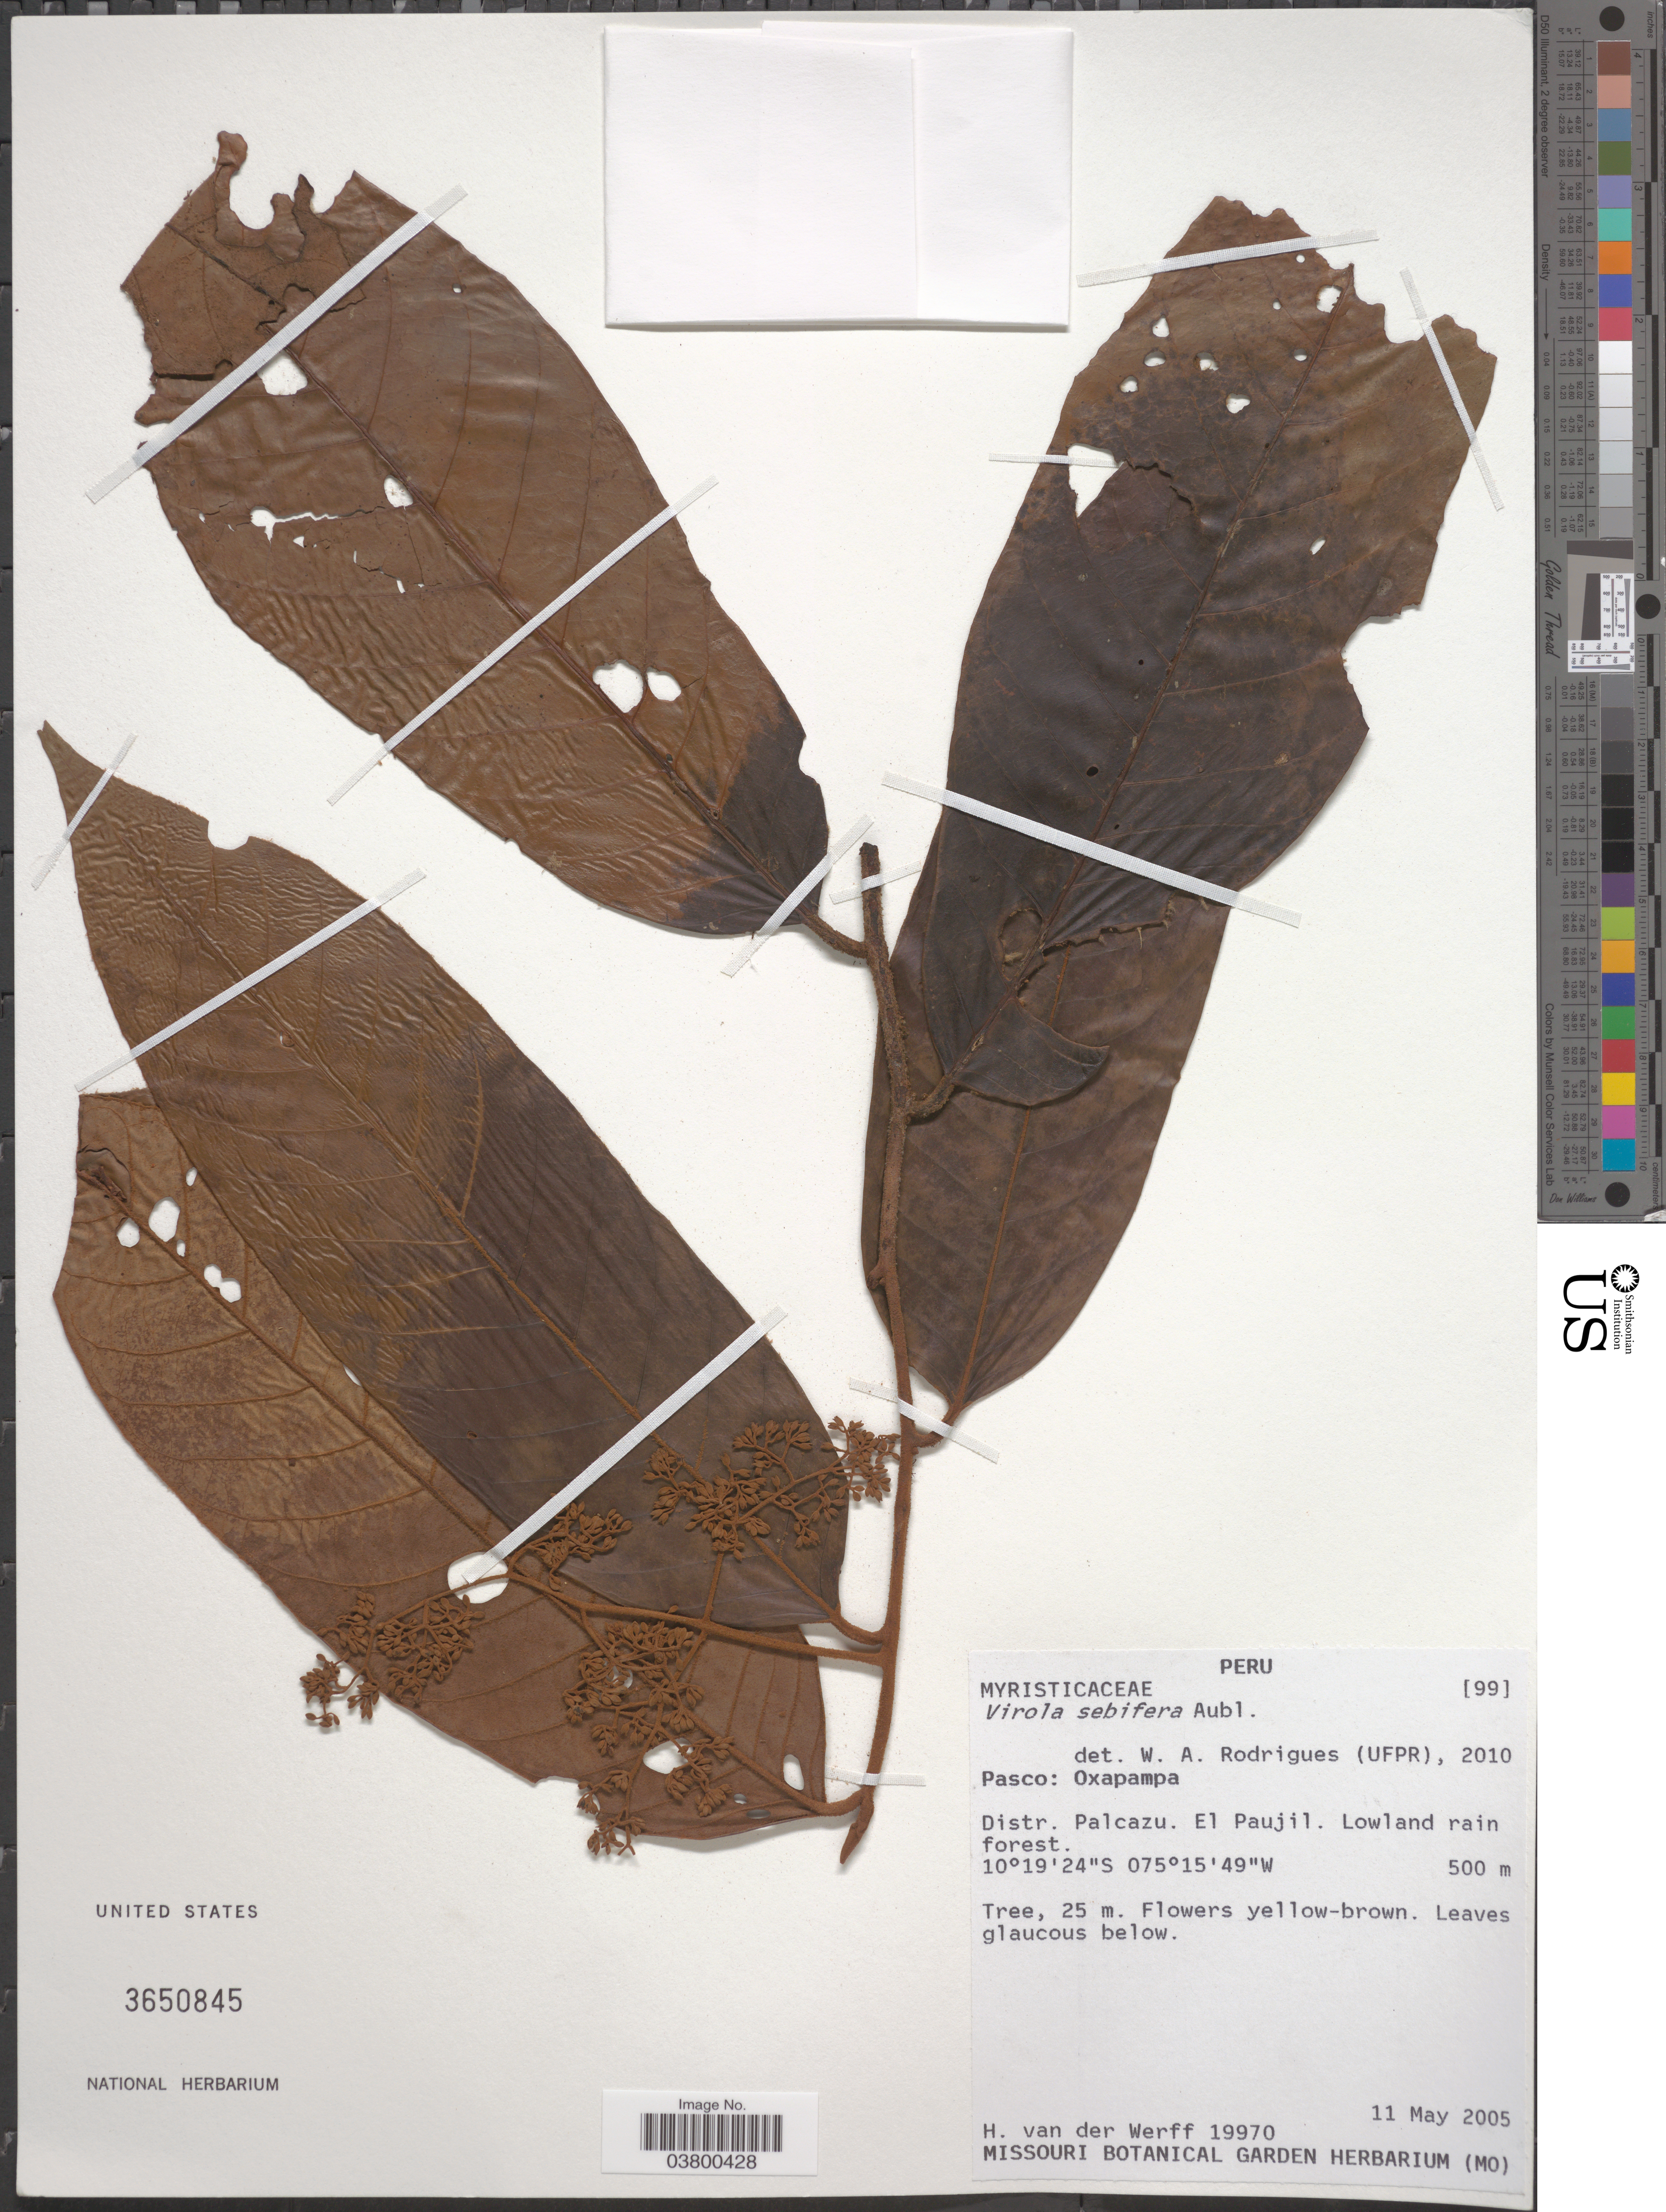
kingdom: Plantae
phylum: Tracheophyta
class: Magnoliopsida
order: Magnoliales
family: Myristicaceae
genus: Virola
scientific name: Virola sebifera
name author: Aubl.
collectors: H. van der Werff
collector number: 19970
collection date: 2005-05-11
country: Peru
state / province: Pasco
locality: Oxapampa. Distr. Palcazu. El Paujil.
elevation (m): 500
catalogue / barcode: US 3650845